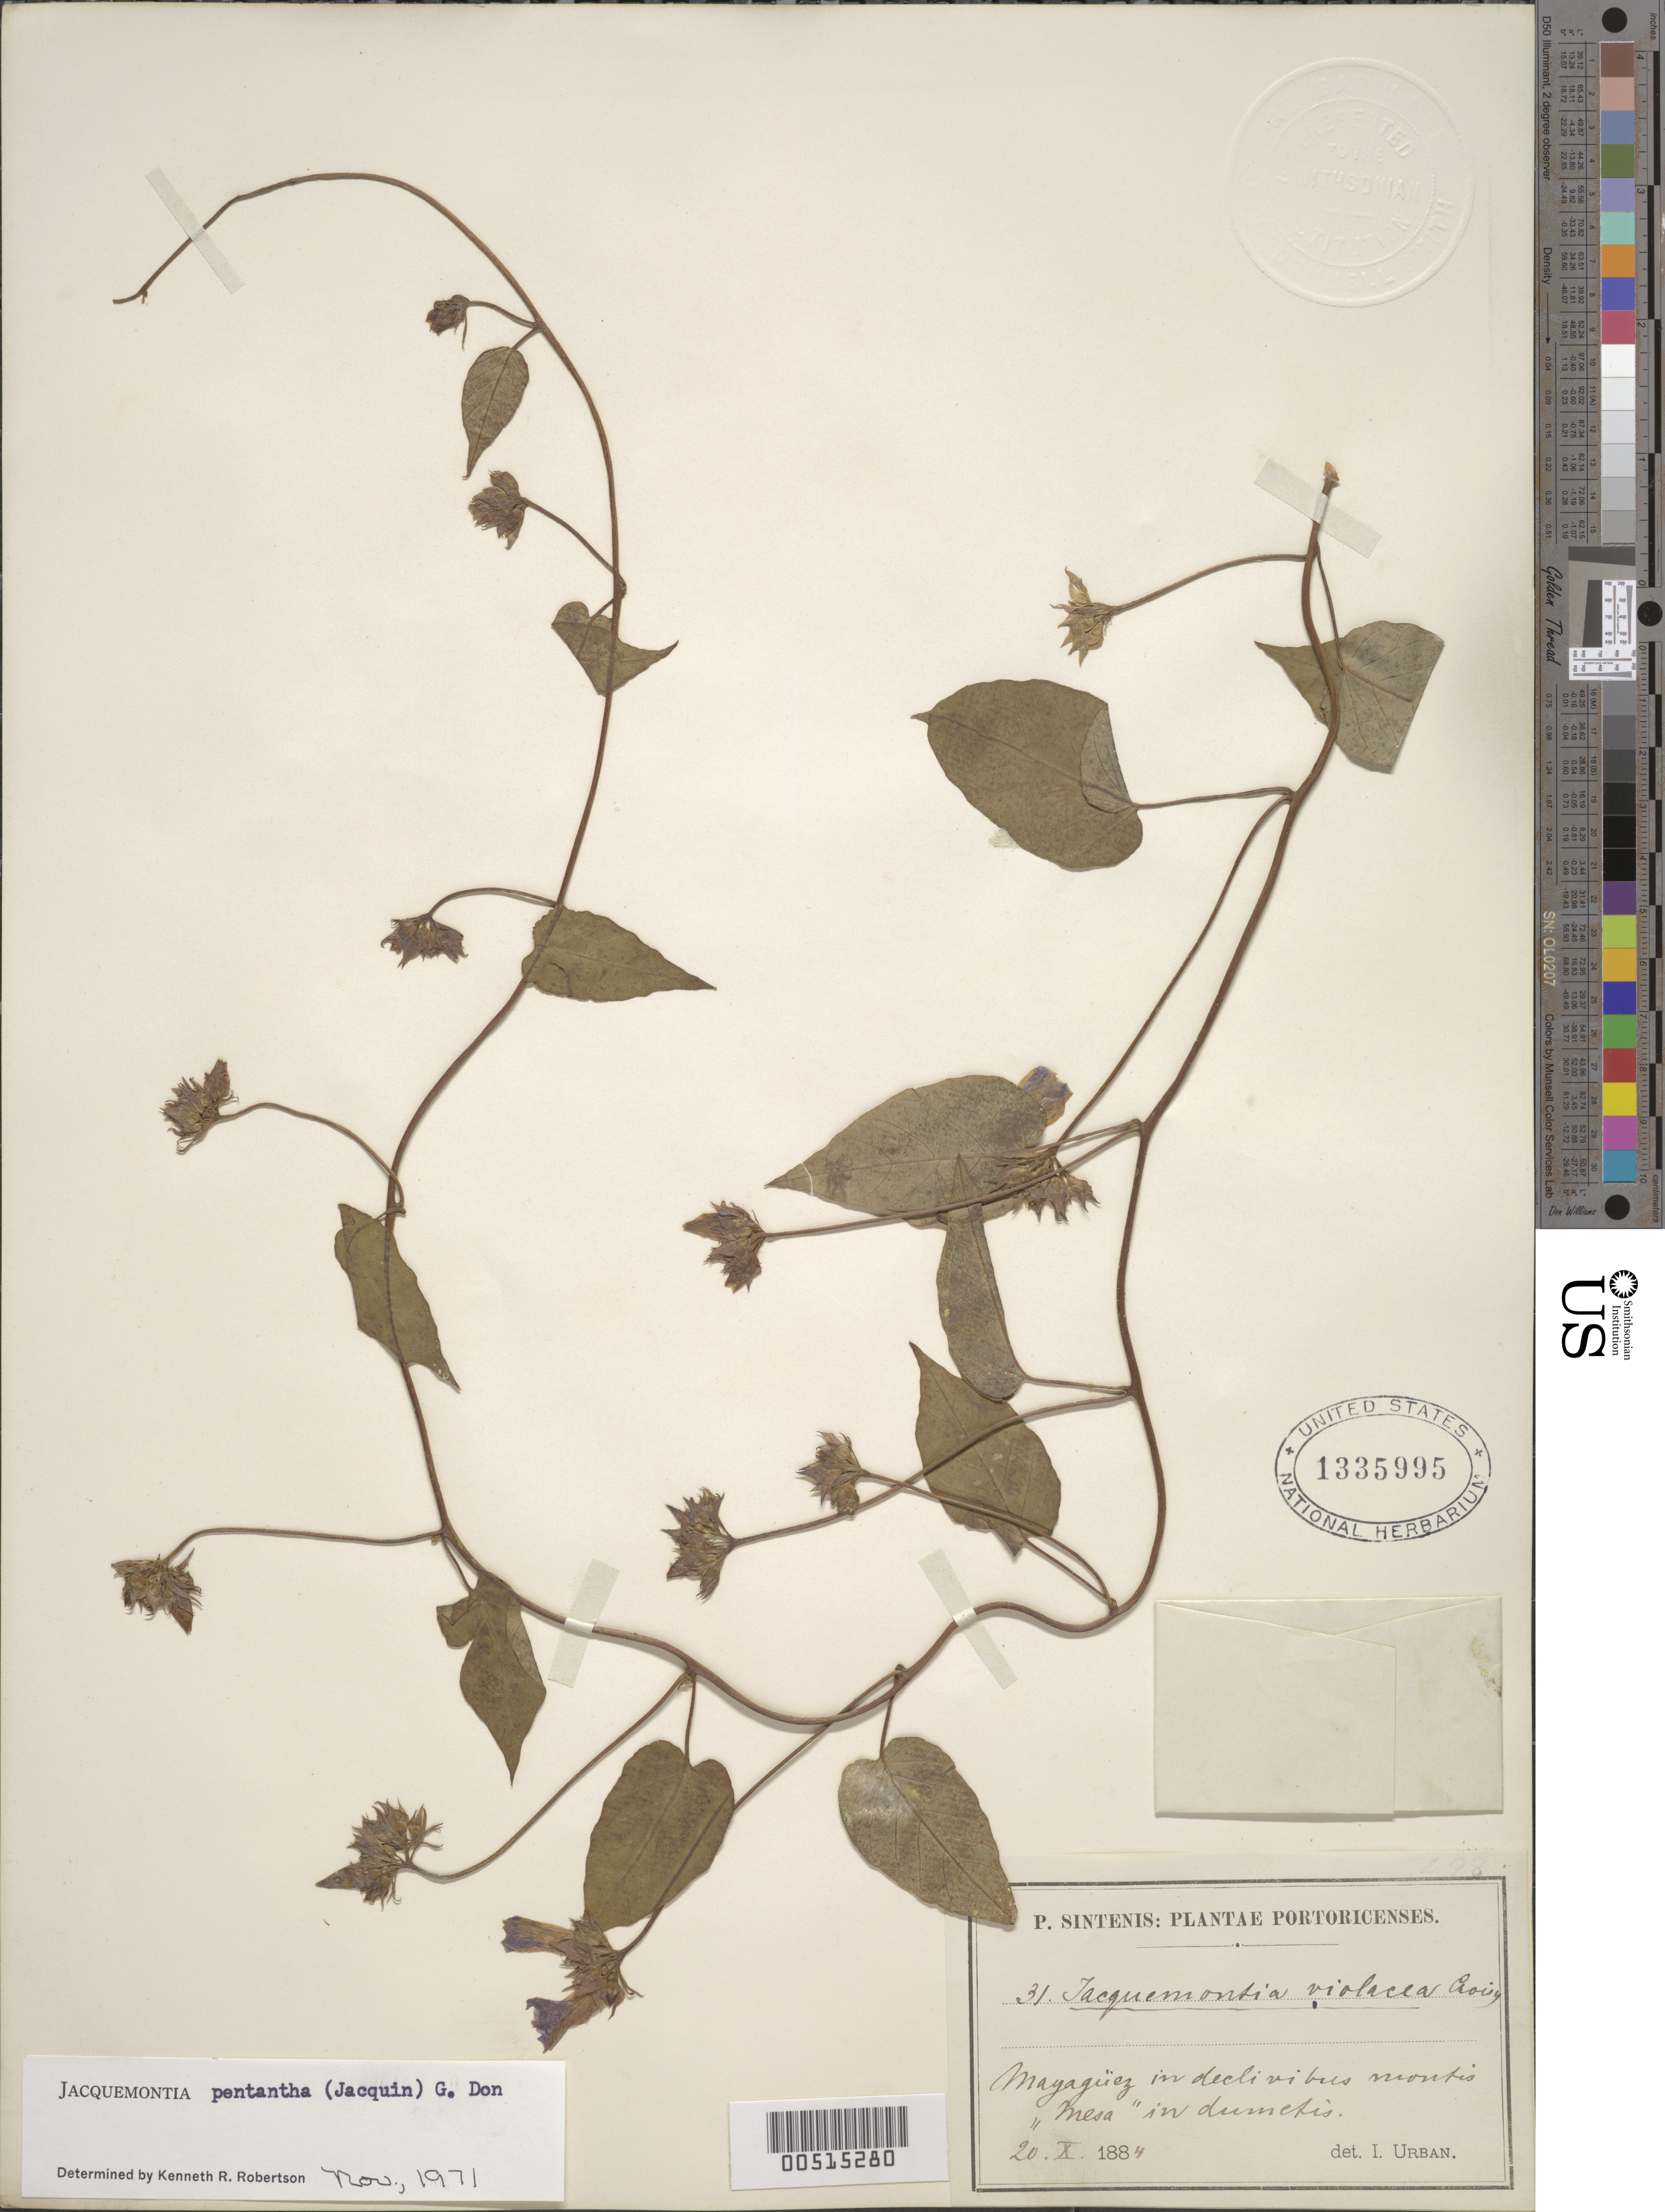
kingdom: Plantae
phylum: Tracheophyta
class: Magnoliopsida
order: Solanales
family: Convolvulaceae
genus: Jacquemontia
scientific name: Jacquemontia pentanthos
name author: (Jacq.) G. Don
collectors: P. Sintenis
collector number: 31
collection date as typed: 20 Oct 1884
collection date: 1884-10-20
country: Puerto Rico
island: Greater Antilles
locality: Mayaquez. In declivibus montis "Mesa" in dumetis.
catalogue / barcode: US 1335995